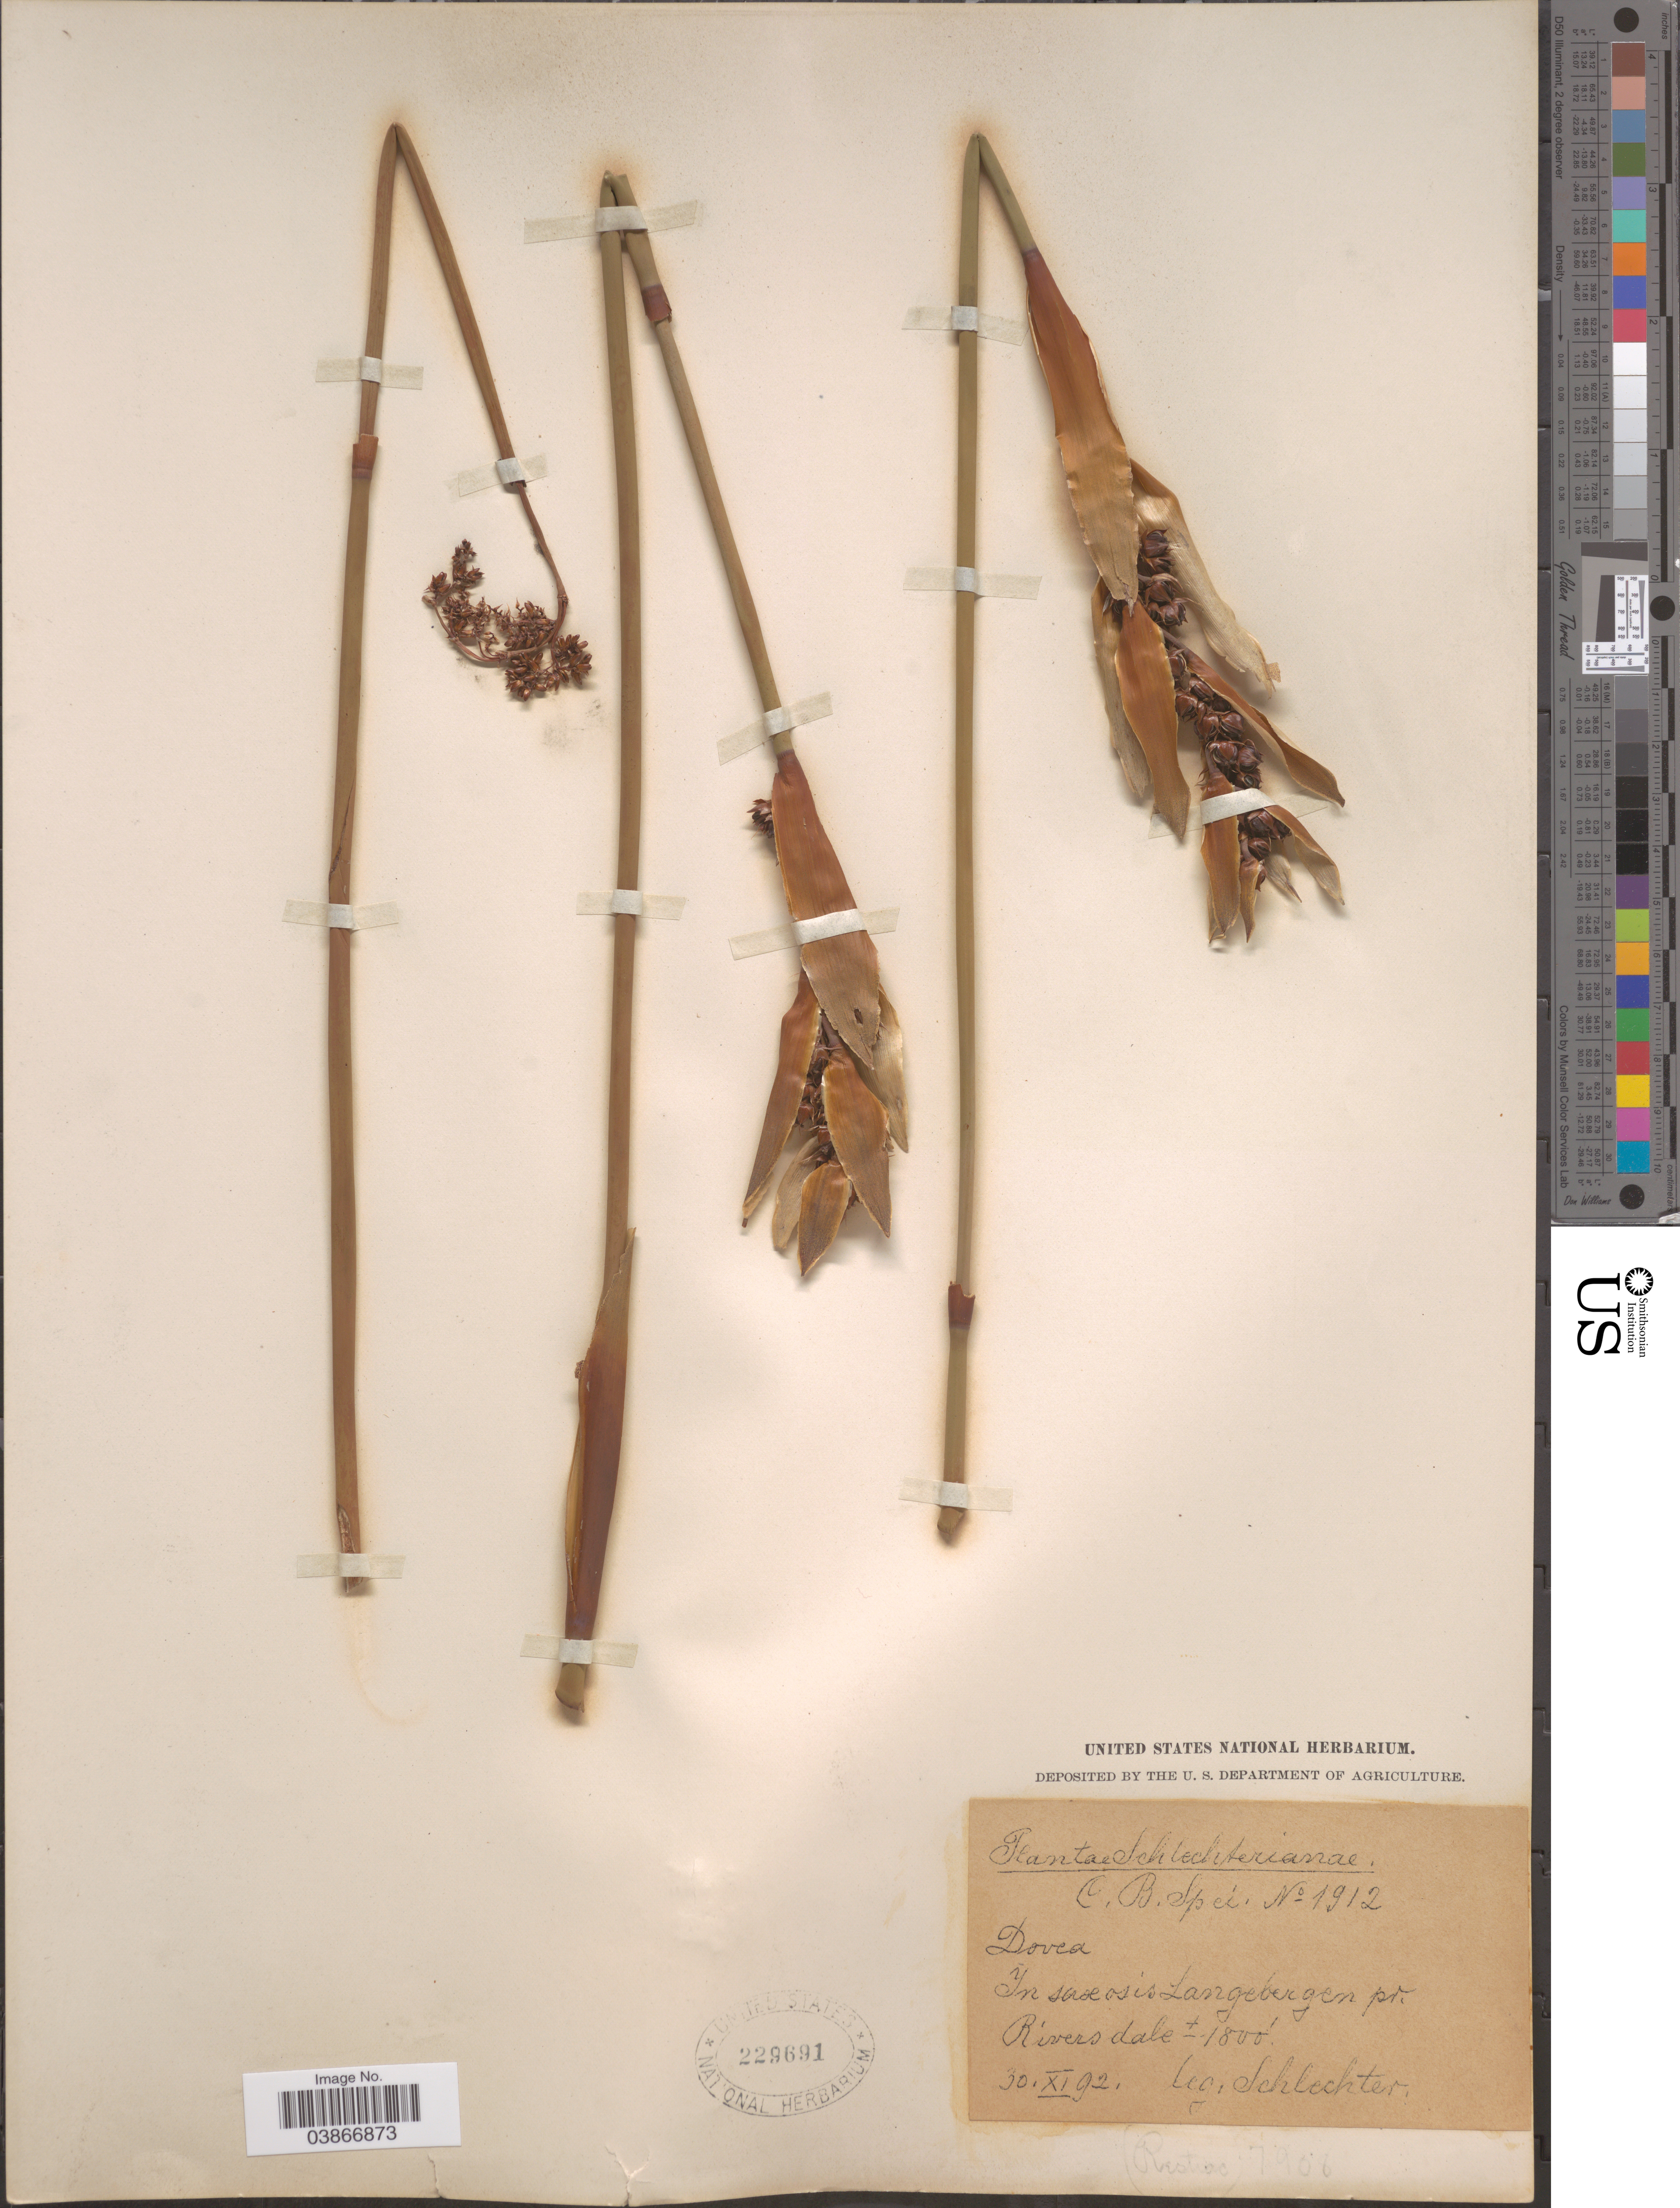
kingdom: Plantae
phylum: Tracheophyta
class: Liliopsida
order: Poales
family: Restionaceae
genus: Askidiosperma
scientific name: Askidiosperma sp.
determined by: Strong, Mark T., (BOT), Smithsonian Institution - National Museum of Natural History (UNITED STATES)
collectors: Schlechter, --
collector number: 1912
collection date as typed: Transcribed d/m/y: 30/11/92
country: South Africa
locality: C. B. Spei. In saxosis Langebergen pr. Riversdale.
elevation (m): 549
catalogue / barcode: US 229691